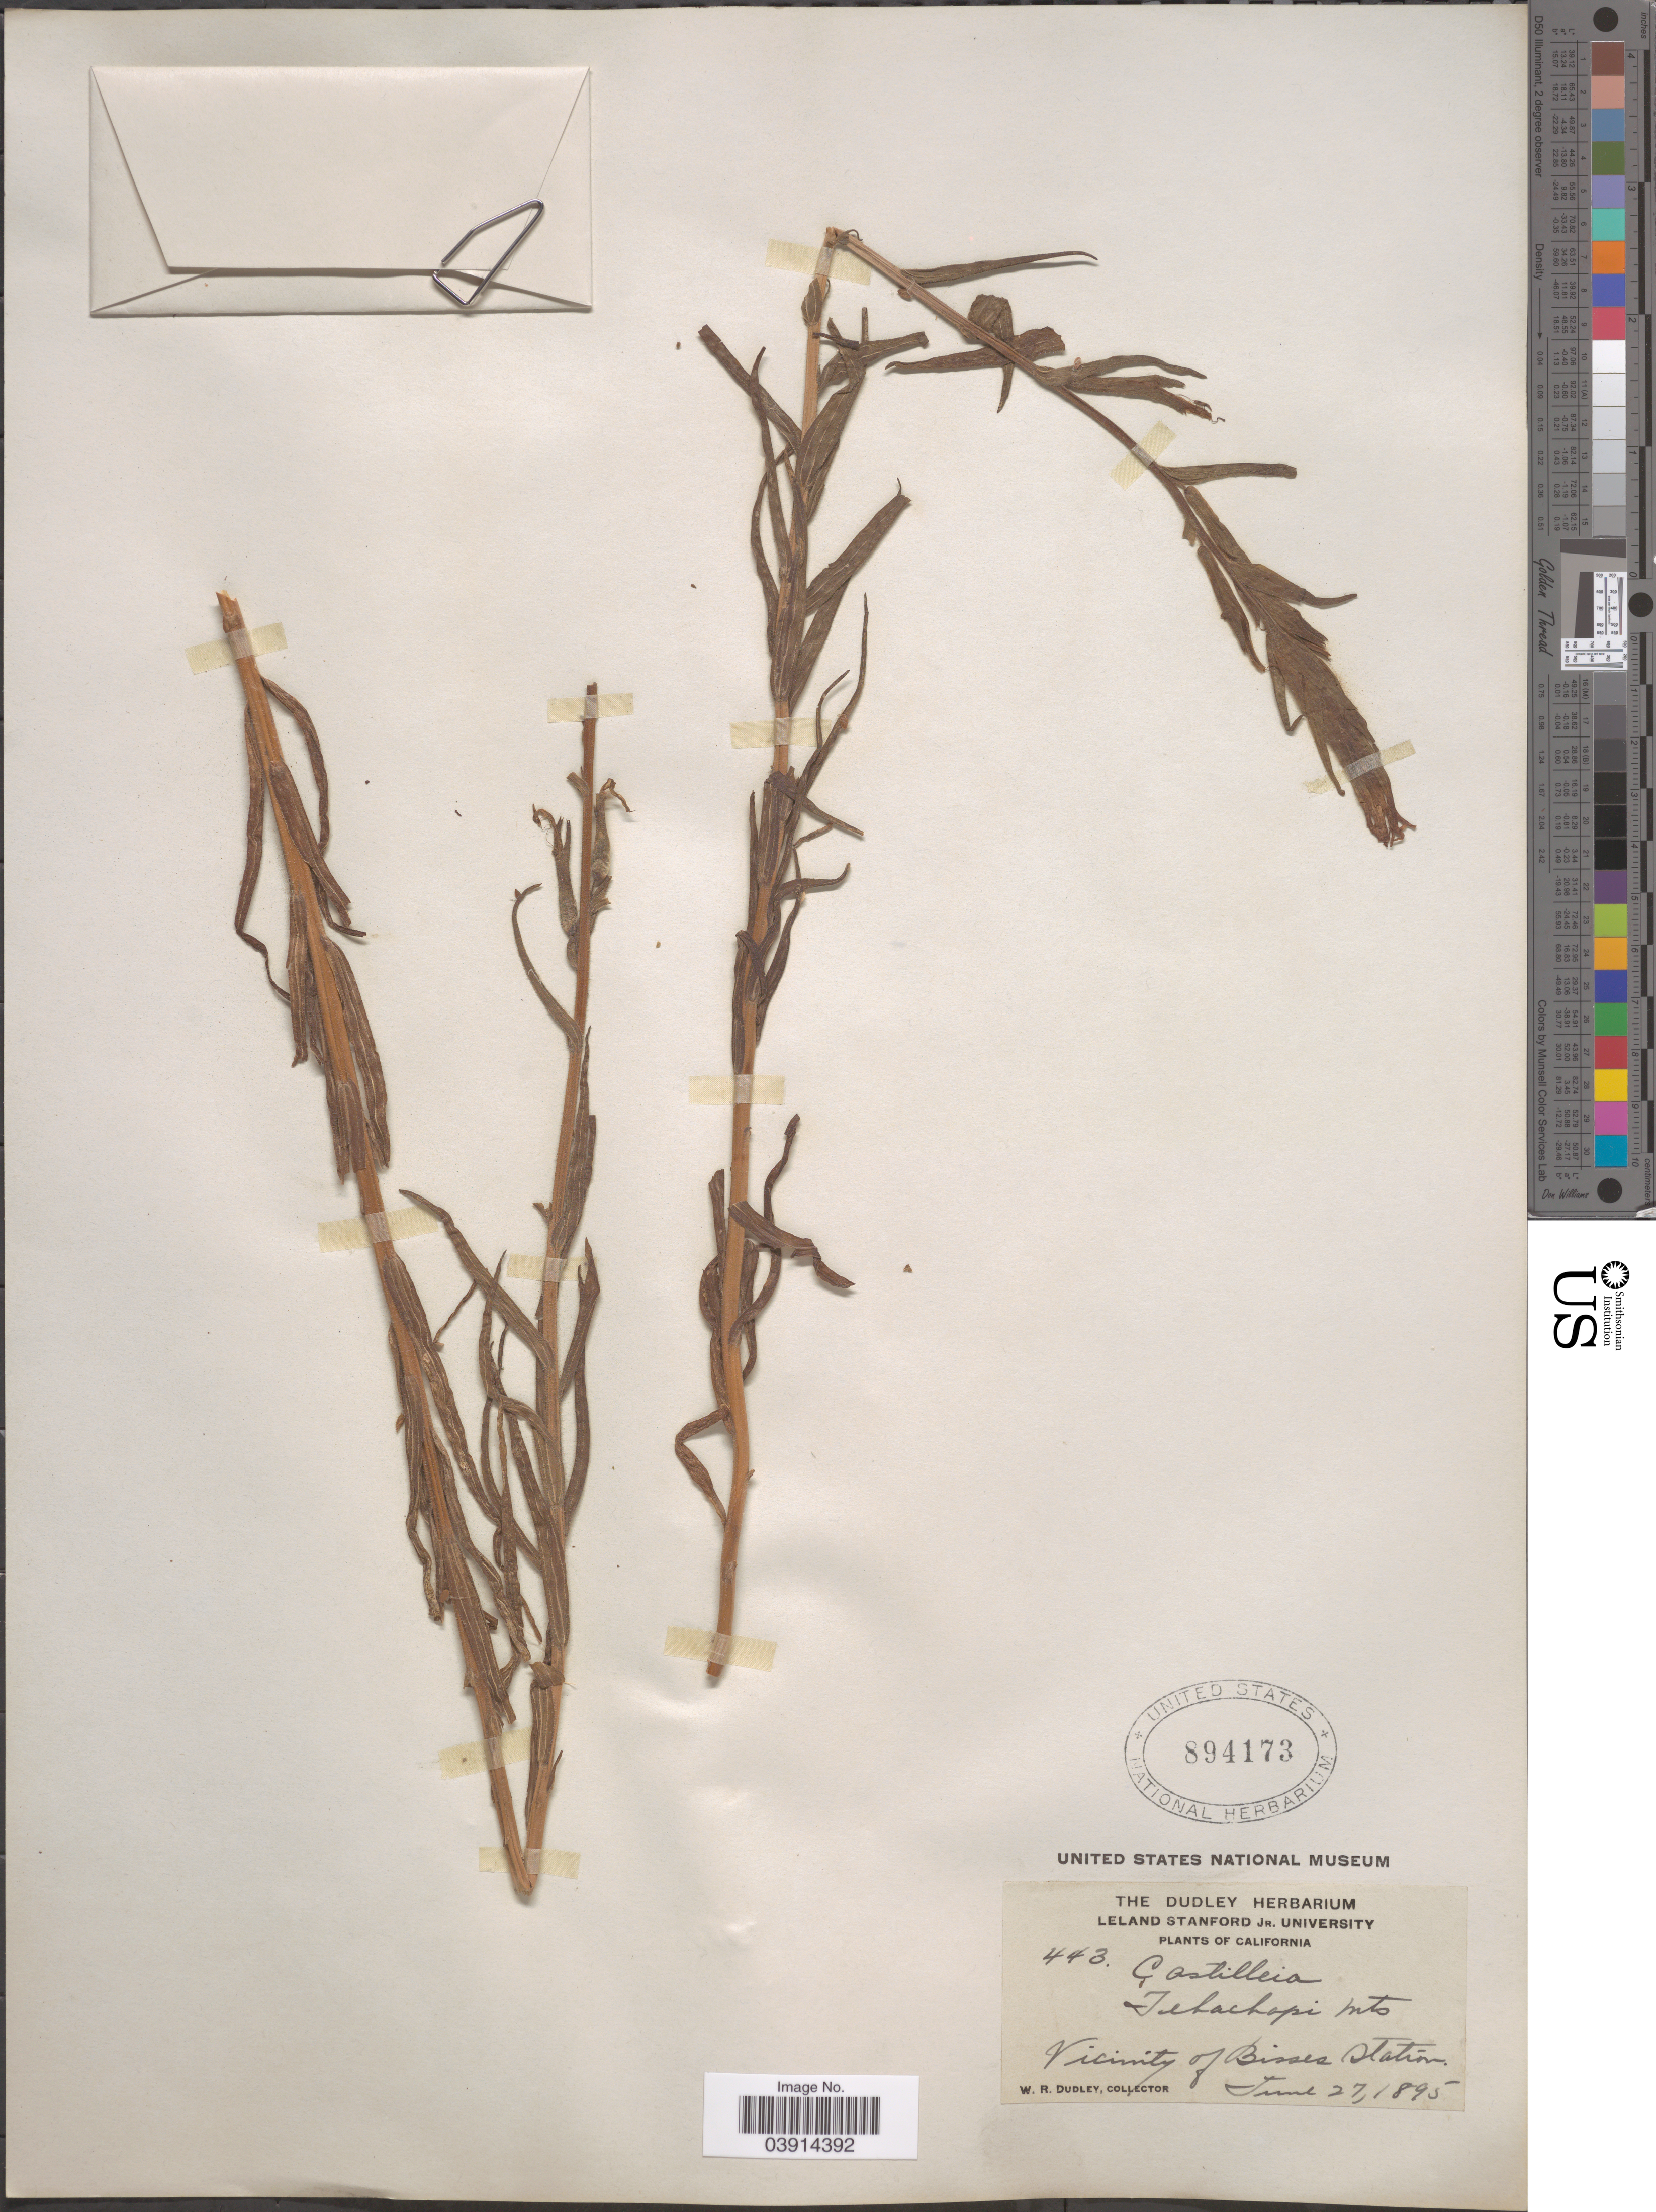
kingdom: Plantae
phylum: Tracheophyta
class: Magnoliopsida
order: Lamiales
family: Orobanchaceae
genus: Castilleja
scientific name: Castilleja stenantha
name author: A. Gray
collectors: W. Dudley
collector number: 443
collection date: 1895-06-27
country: United States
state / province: California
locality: Tehachapi Mts. Vicinity of Bisses Station.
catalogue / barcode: US 894173